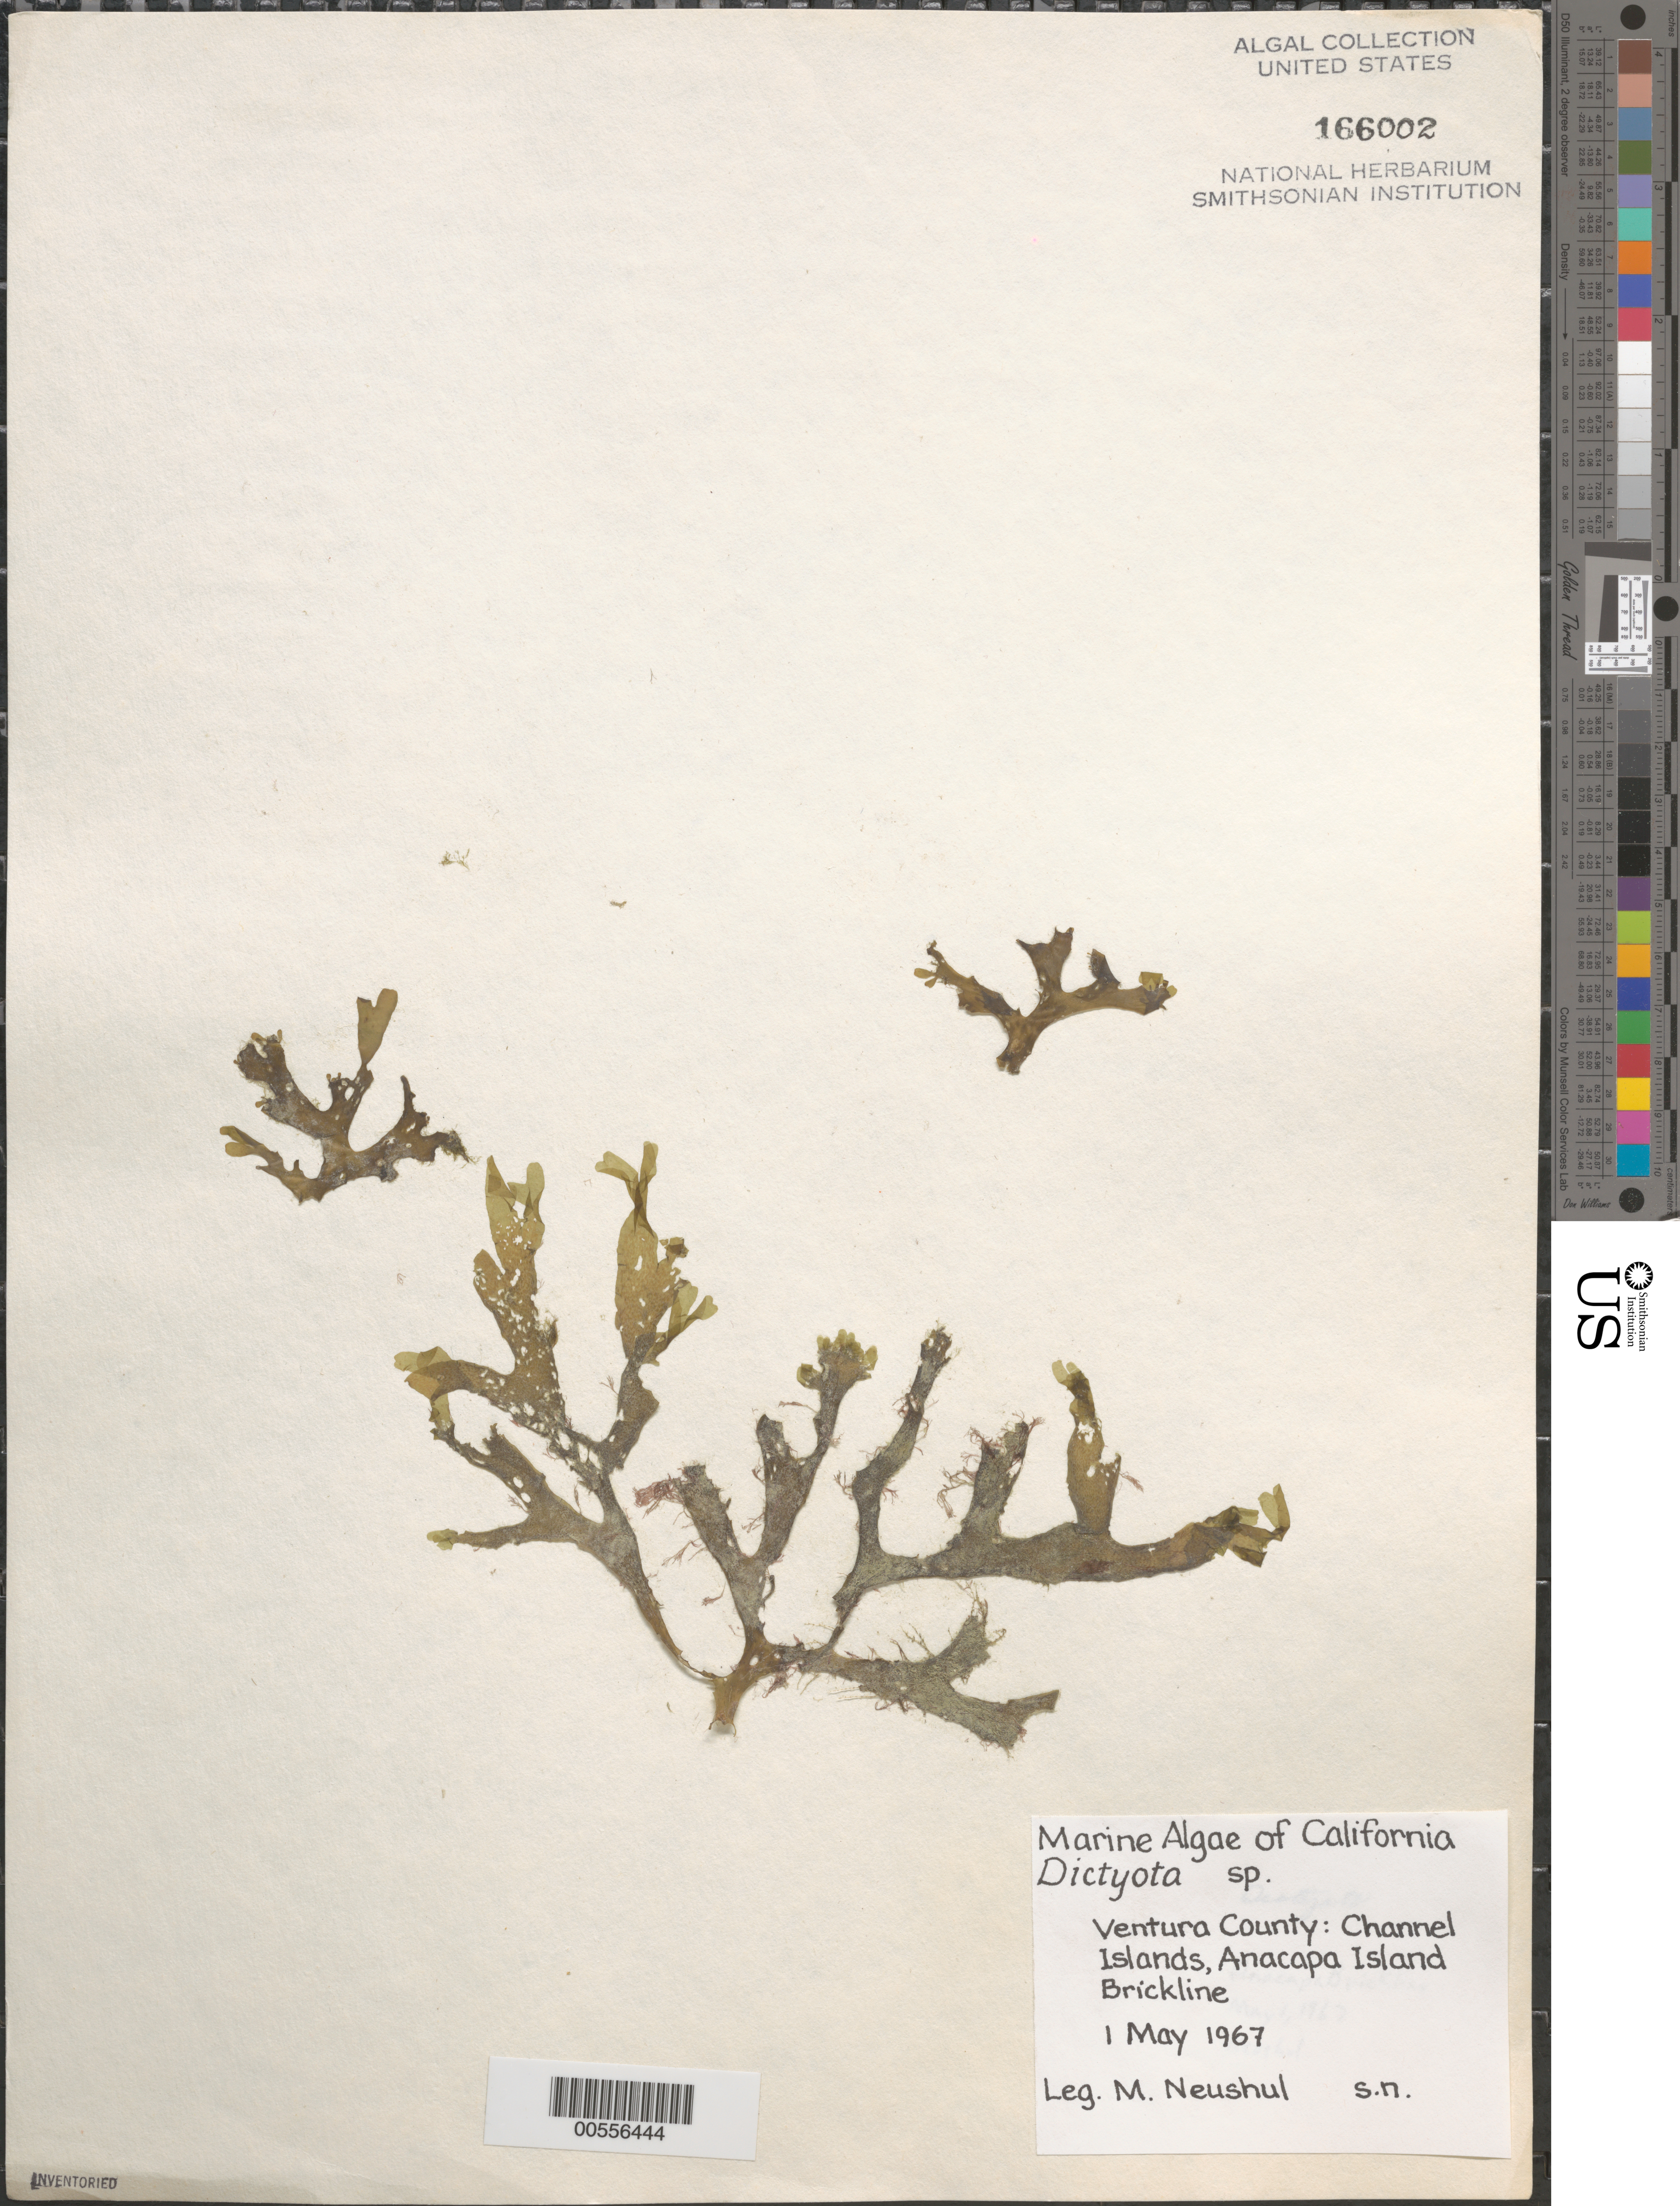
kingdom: Chromista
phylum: Ochrophyta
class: Phaeophyceae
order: Dictyotales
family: Dictyotaceae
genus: Dictyota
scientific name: Dictyota sp.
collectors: M. Neushul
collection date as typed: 01 May 1967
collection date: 1967-05-01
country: United States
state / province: California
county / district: Ventura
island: Anacapa Island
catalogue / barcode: US 166002